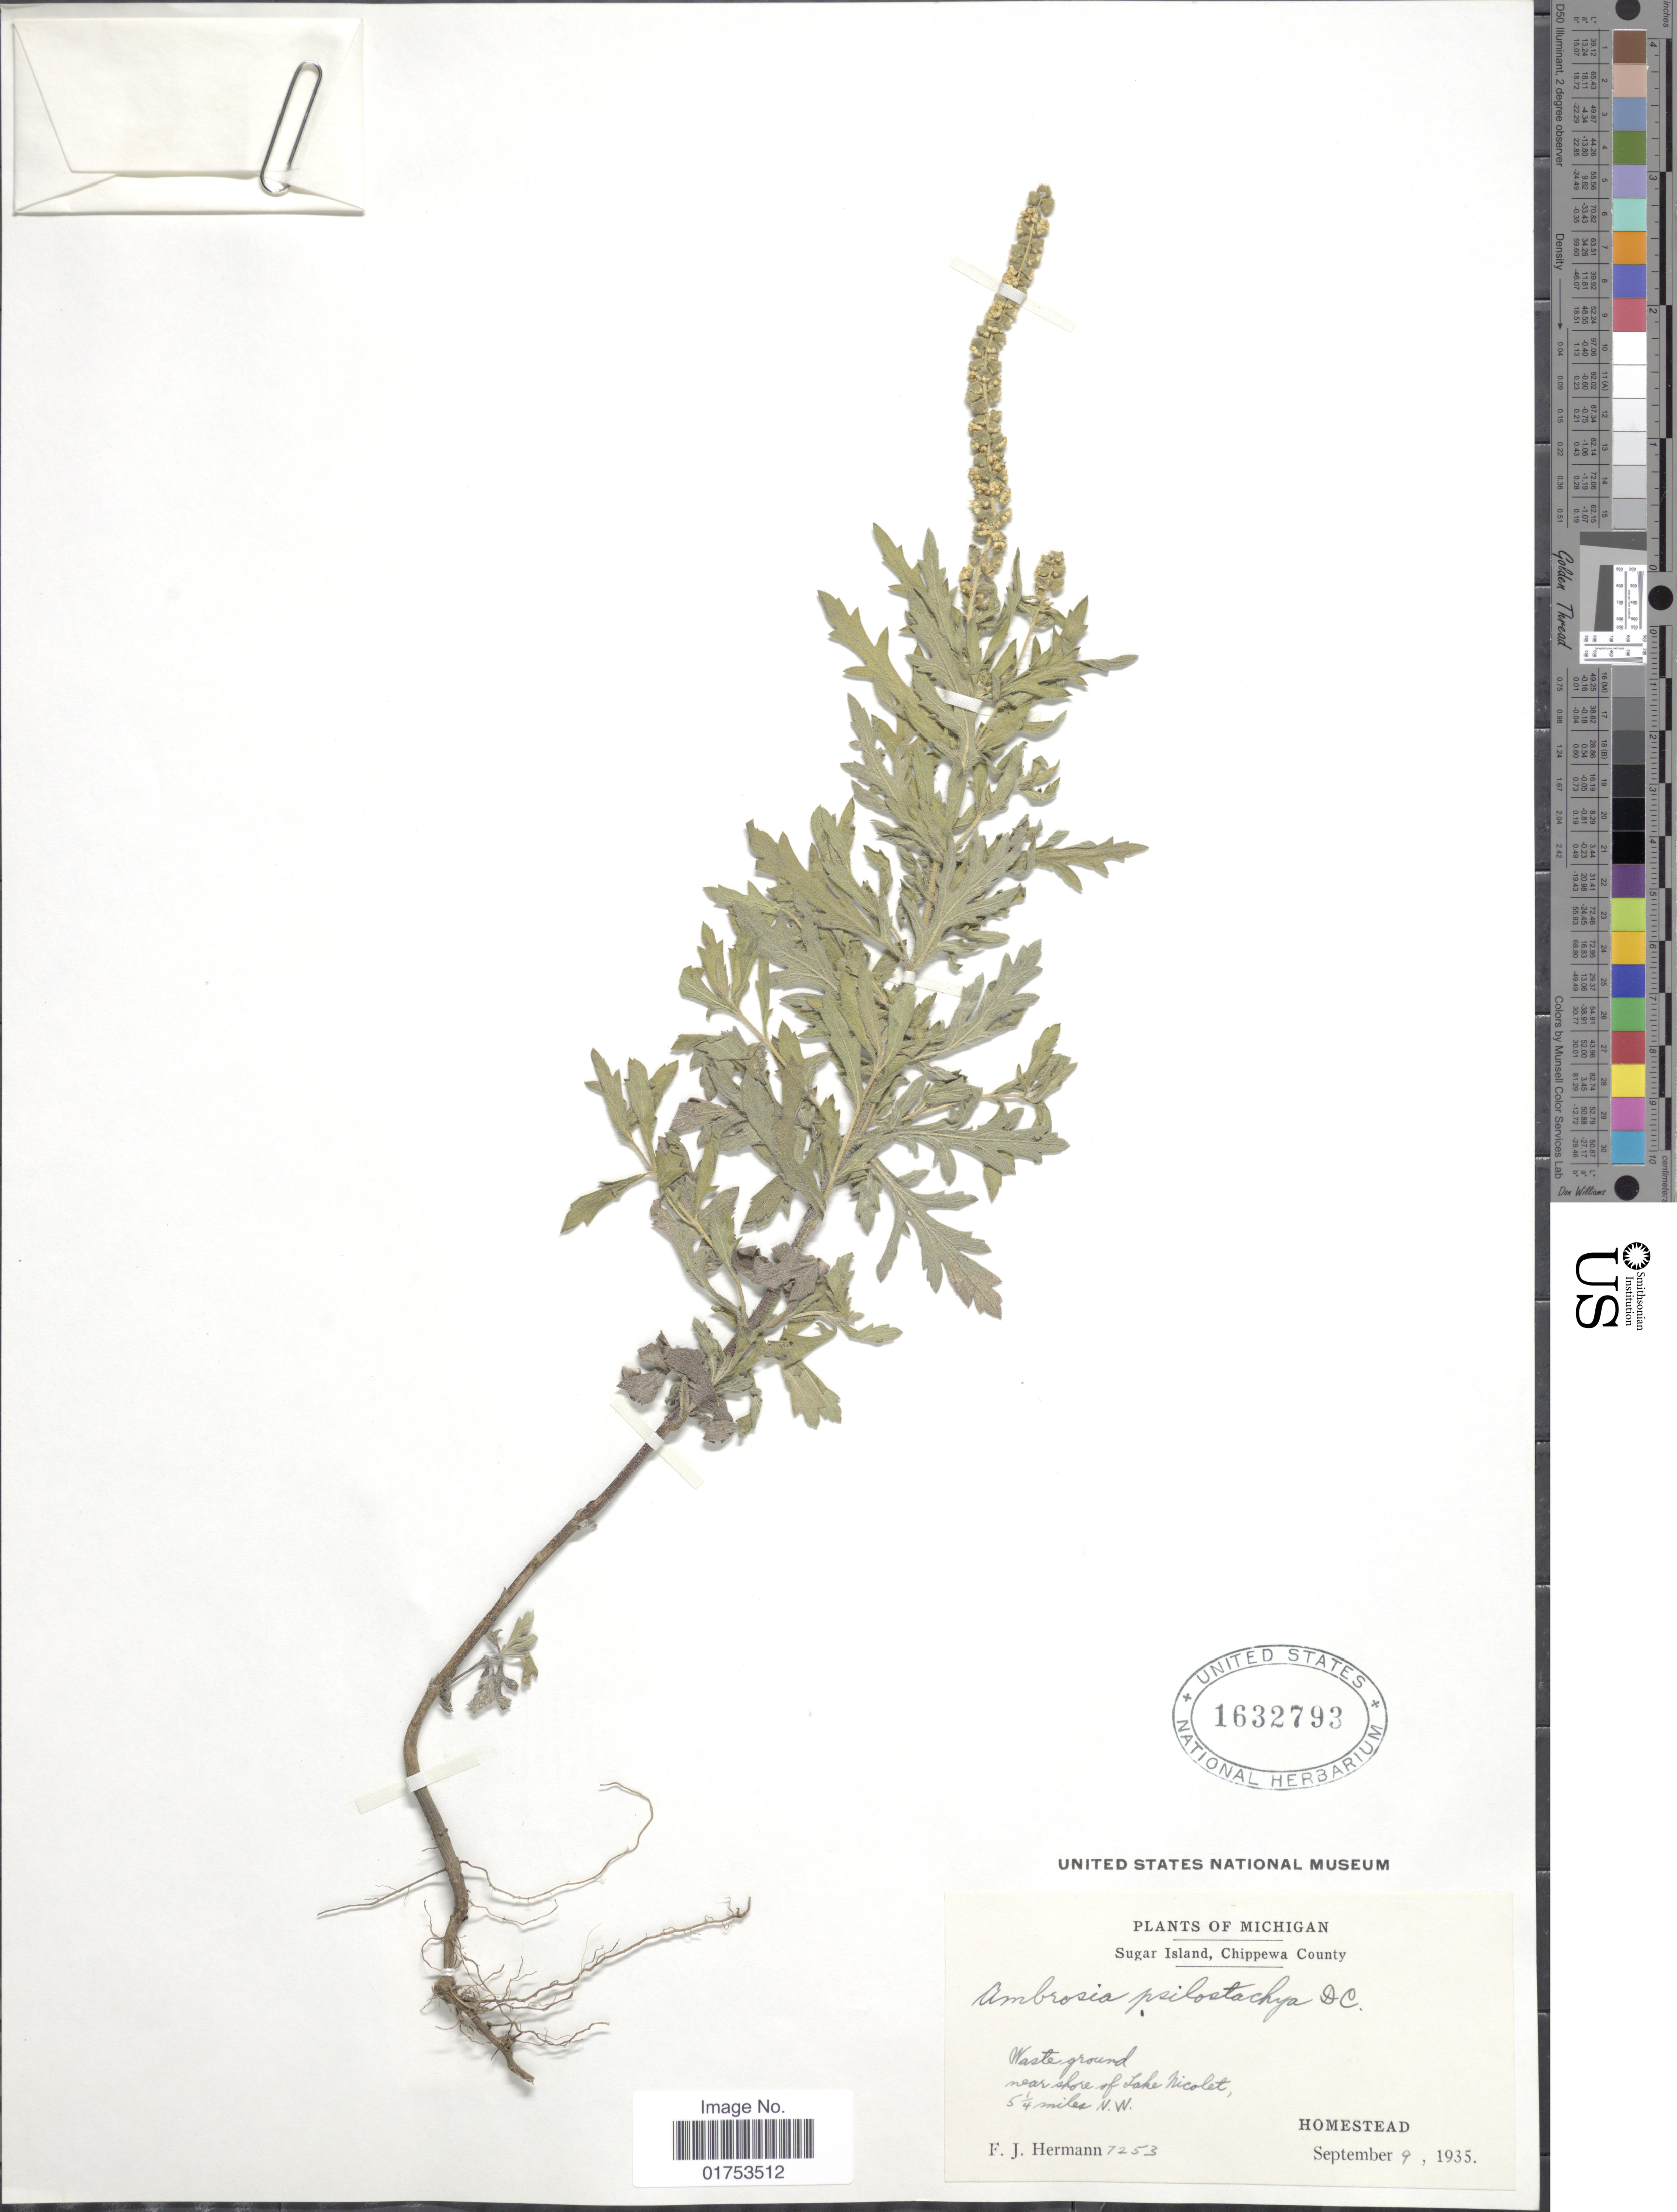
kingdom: Plantae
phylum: Tracheophyta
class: Magnoliopsida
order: Asterales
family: Asteraceae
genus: Ambrosia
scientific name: Ambrosia psilostachya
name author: DC.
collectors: F. J. Hermann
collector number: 7253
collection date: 1935-09-09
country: United States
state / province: Michigan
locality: Sugar Island, Chippewa County, Near shore of Lake Nicolet, 5 ¼ miles N.W., Homestead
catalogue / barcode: US 1632793